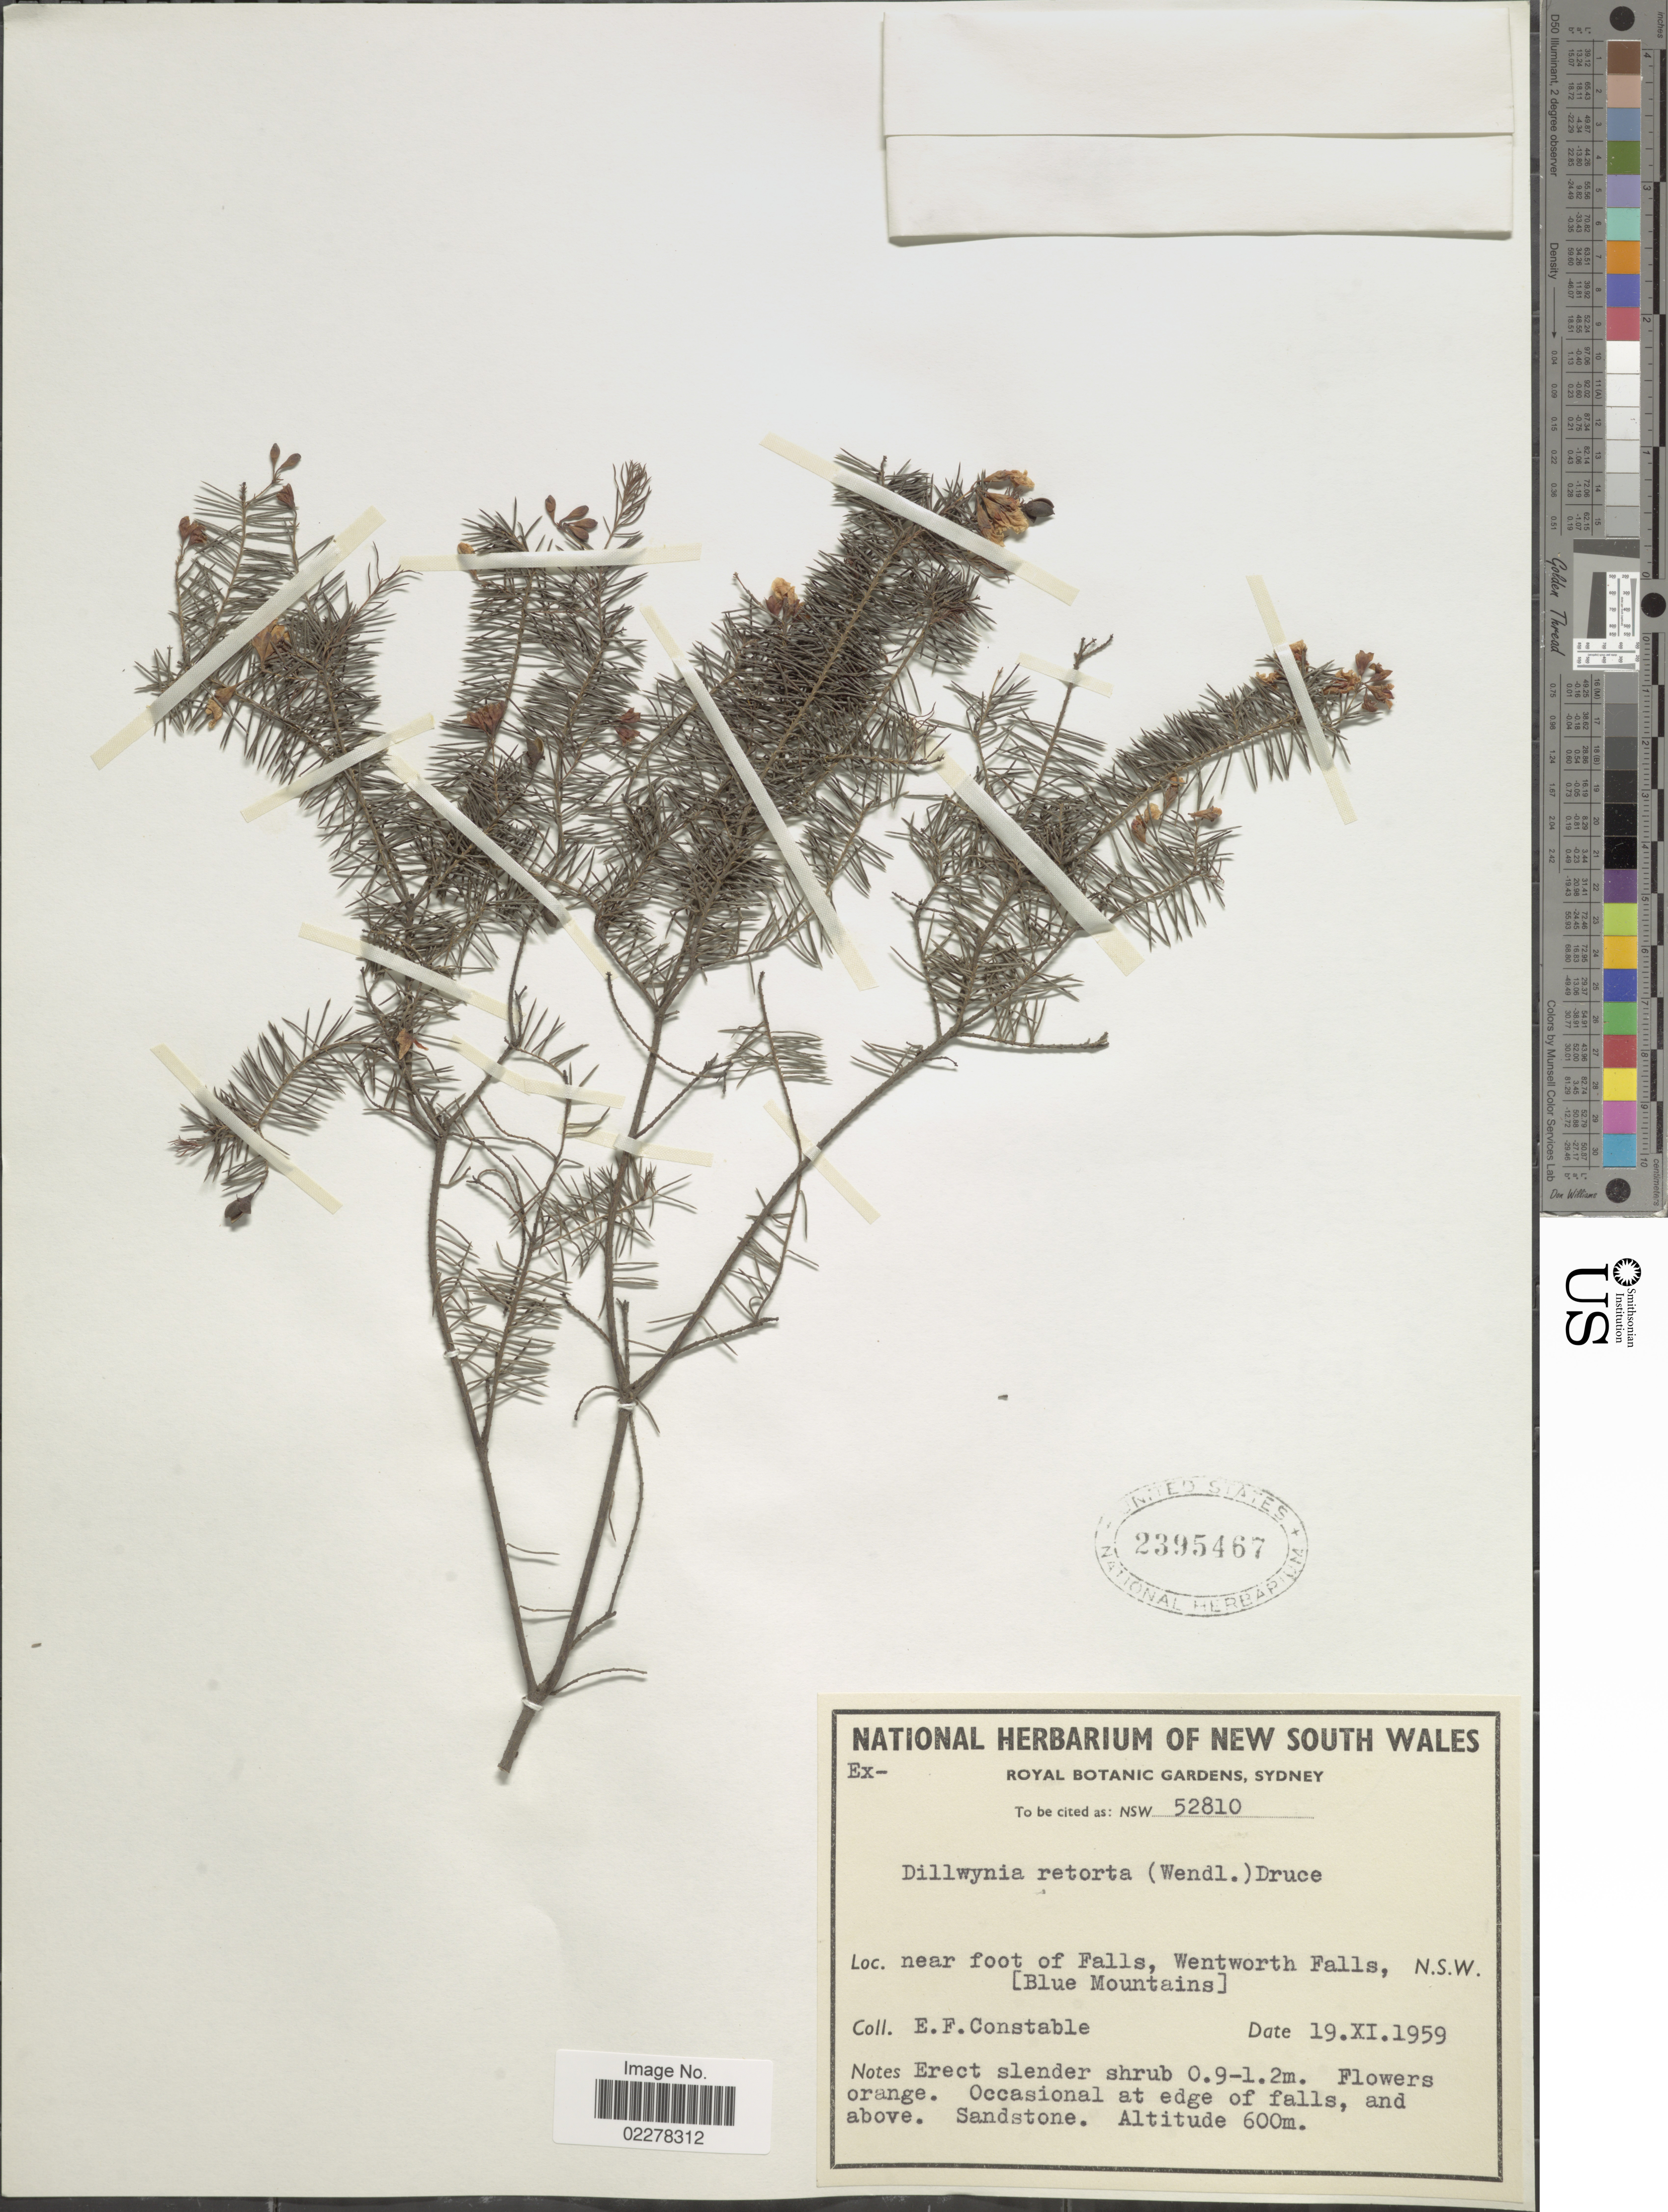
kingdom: Plantae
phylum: Tracheophyta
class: Magnoliopsida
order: Fabales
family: Fabaceae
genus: Dillwynia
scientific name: Dillwynia retorta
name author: Druce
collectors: E. F. Constable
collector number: NSW52810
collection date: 1959-11-19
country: Australia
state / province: New South Wales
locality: Near foot of Falls, Wentworth Falls, [Blue Mountains]. N.S.W.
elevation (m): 600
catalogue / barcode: US 2395467